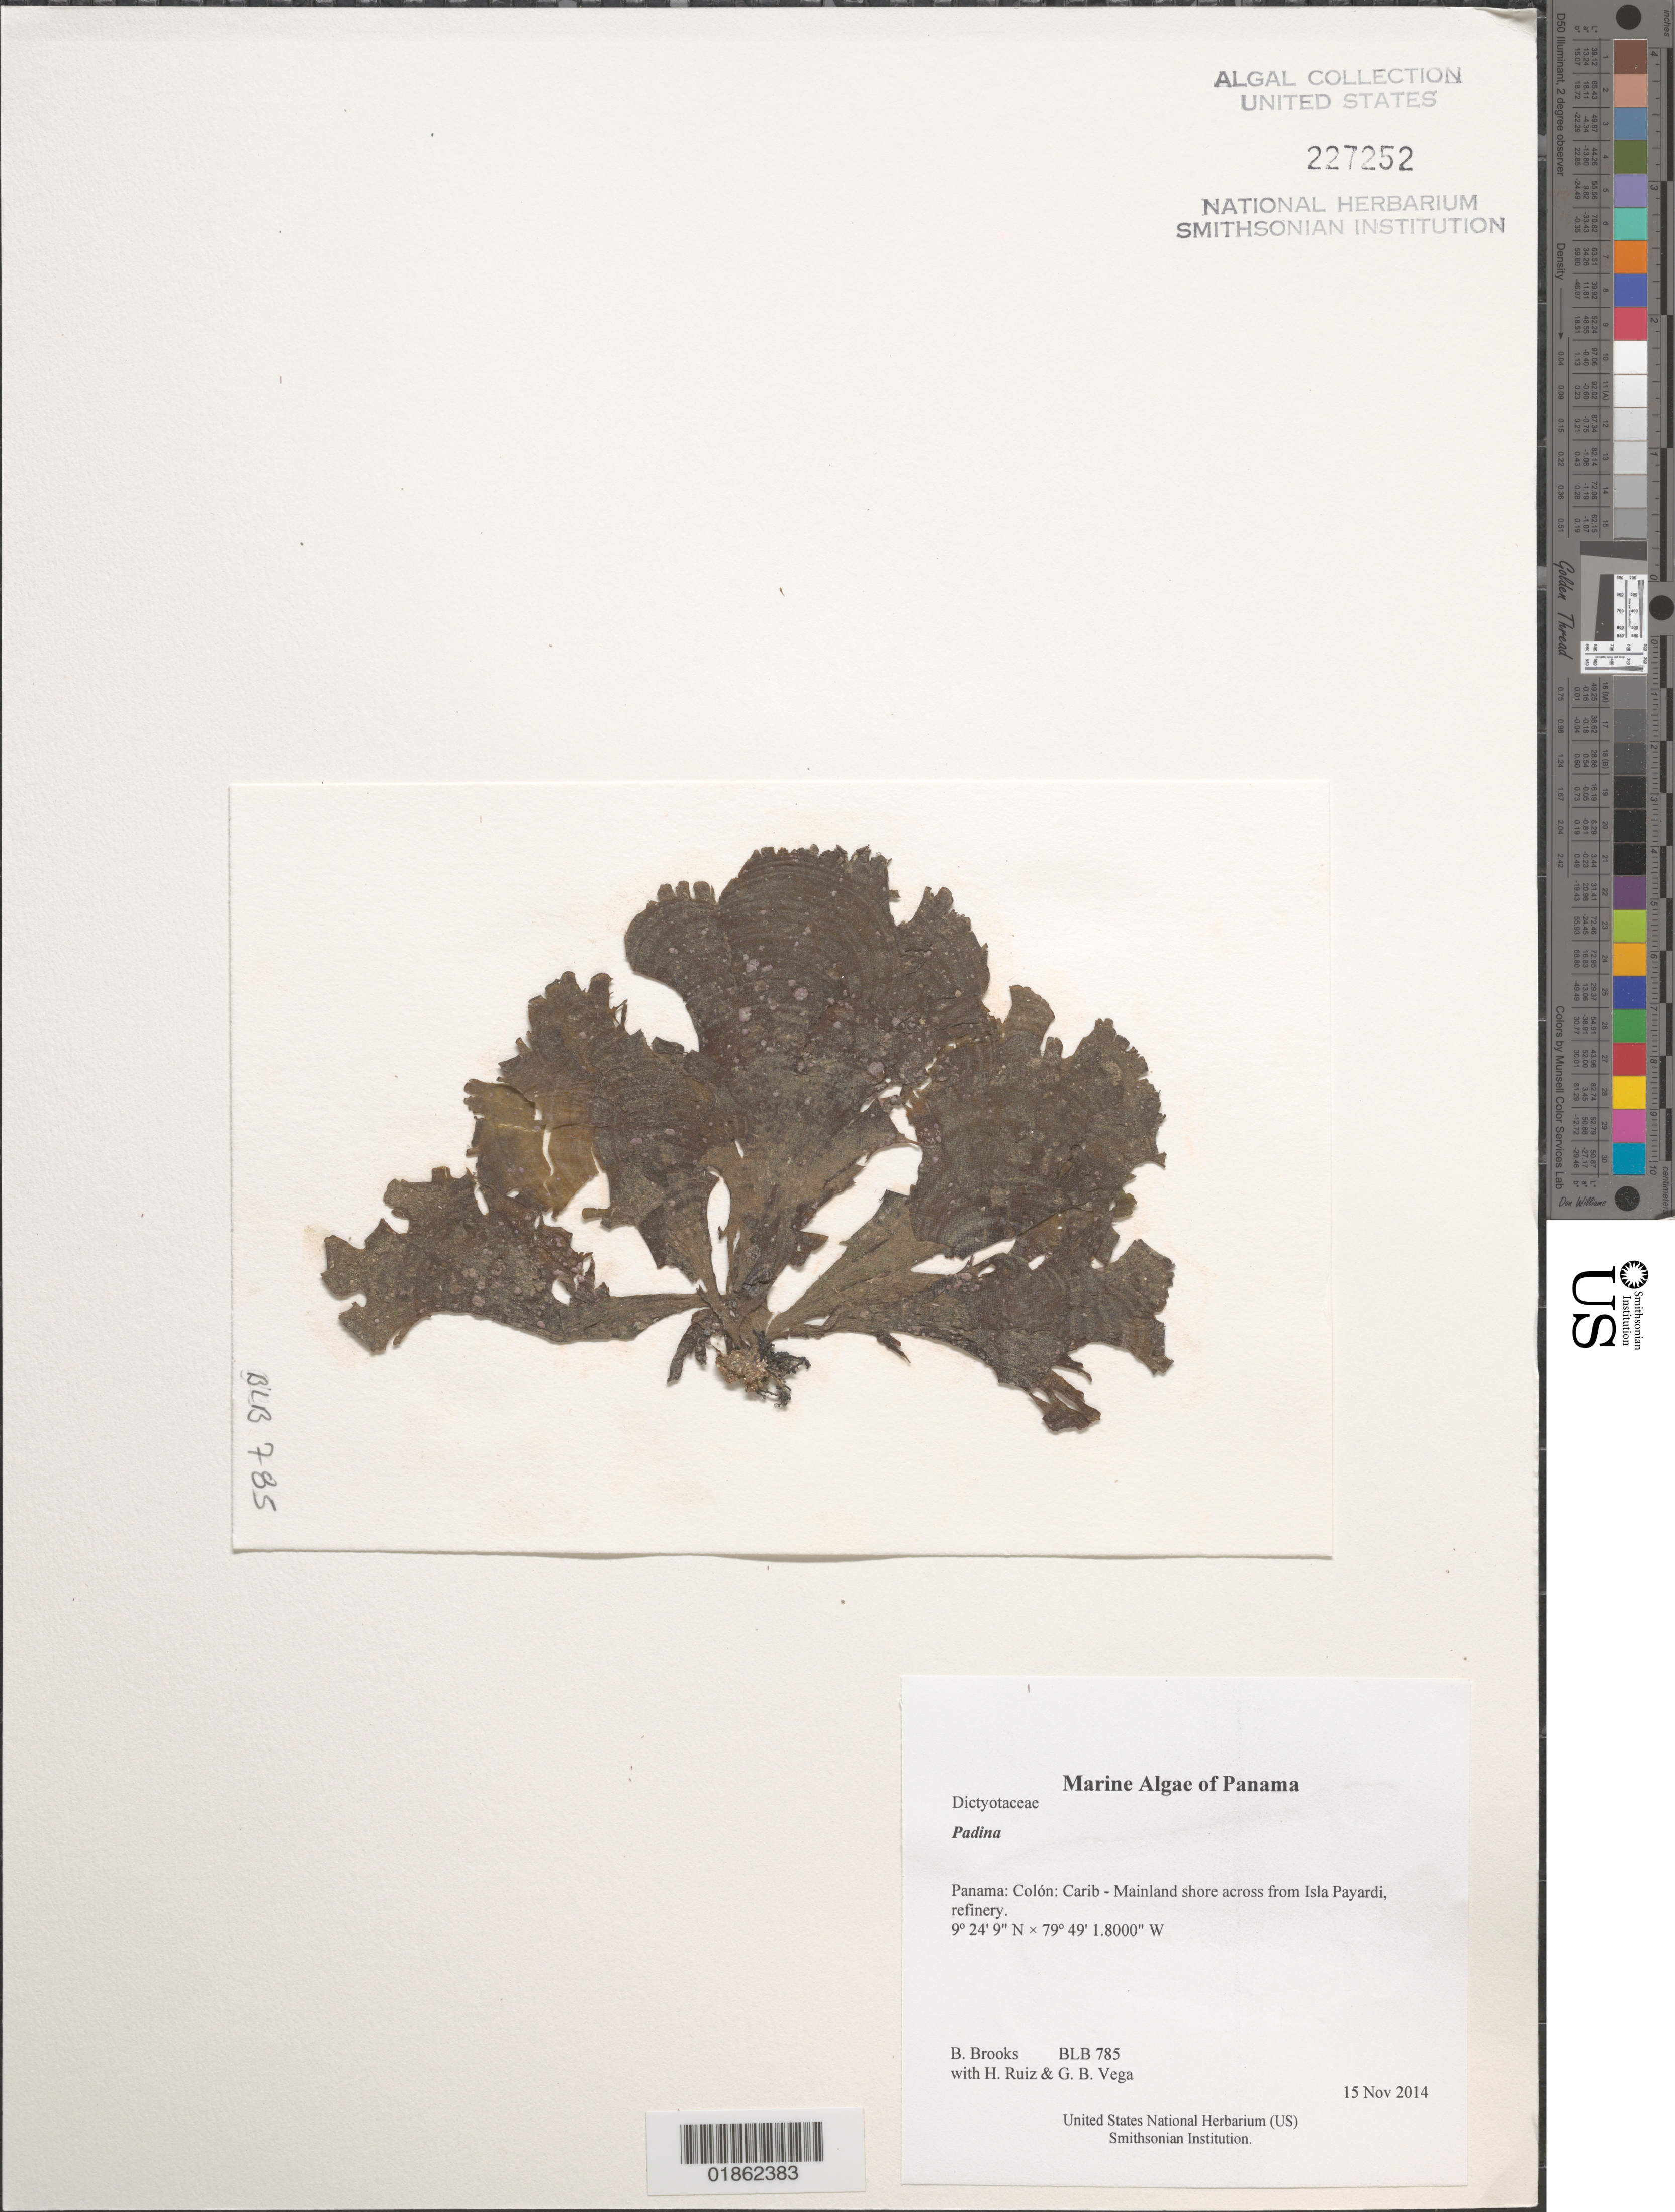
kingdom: Chromista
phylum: Ochrophyta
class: Phaeophyceae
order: Dictyotales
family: Dictyotaceae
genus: Padina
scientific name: Padina sp.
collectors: B. Brooks, H. Ruiz & G. B. Vega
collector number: BLB 785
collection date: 2014-11-15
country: Panama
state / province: Colón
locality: Carib - Mainland shore across from Isla Payardi, refinery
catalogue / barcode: US 227252